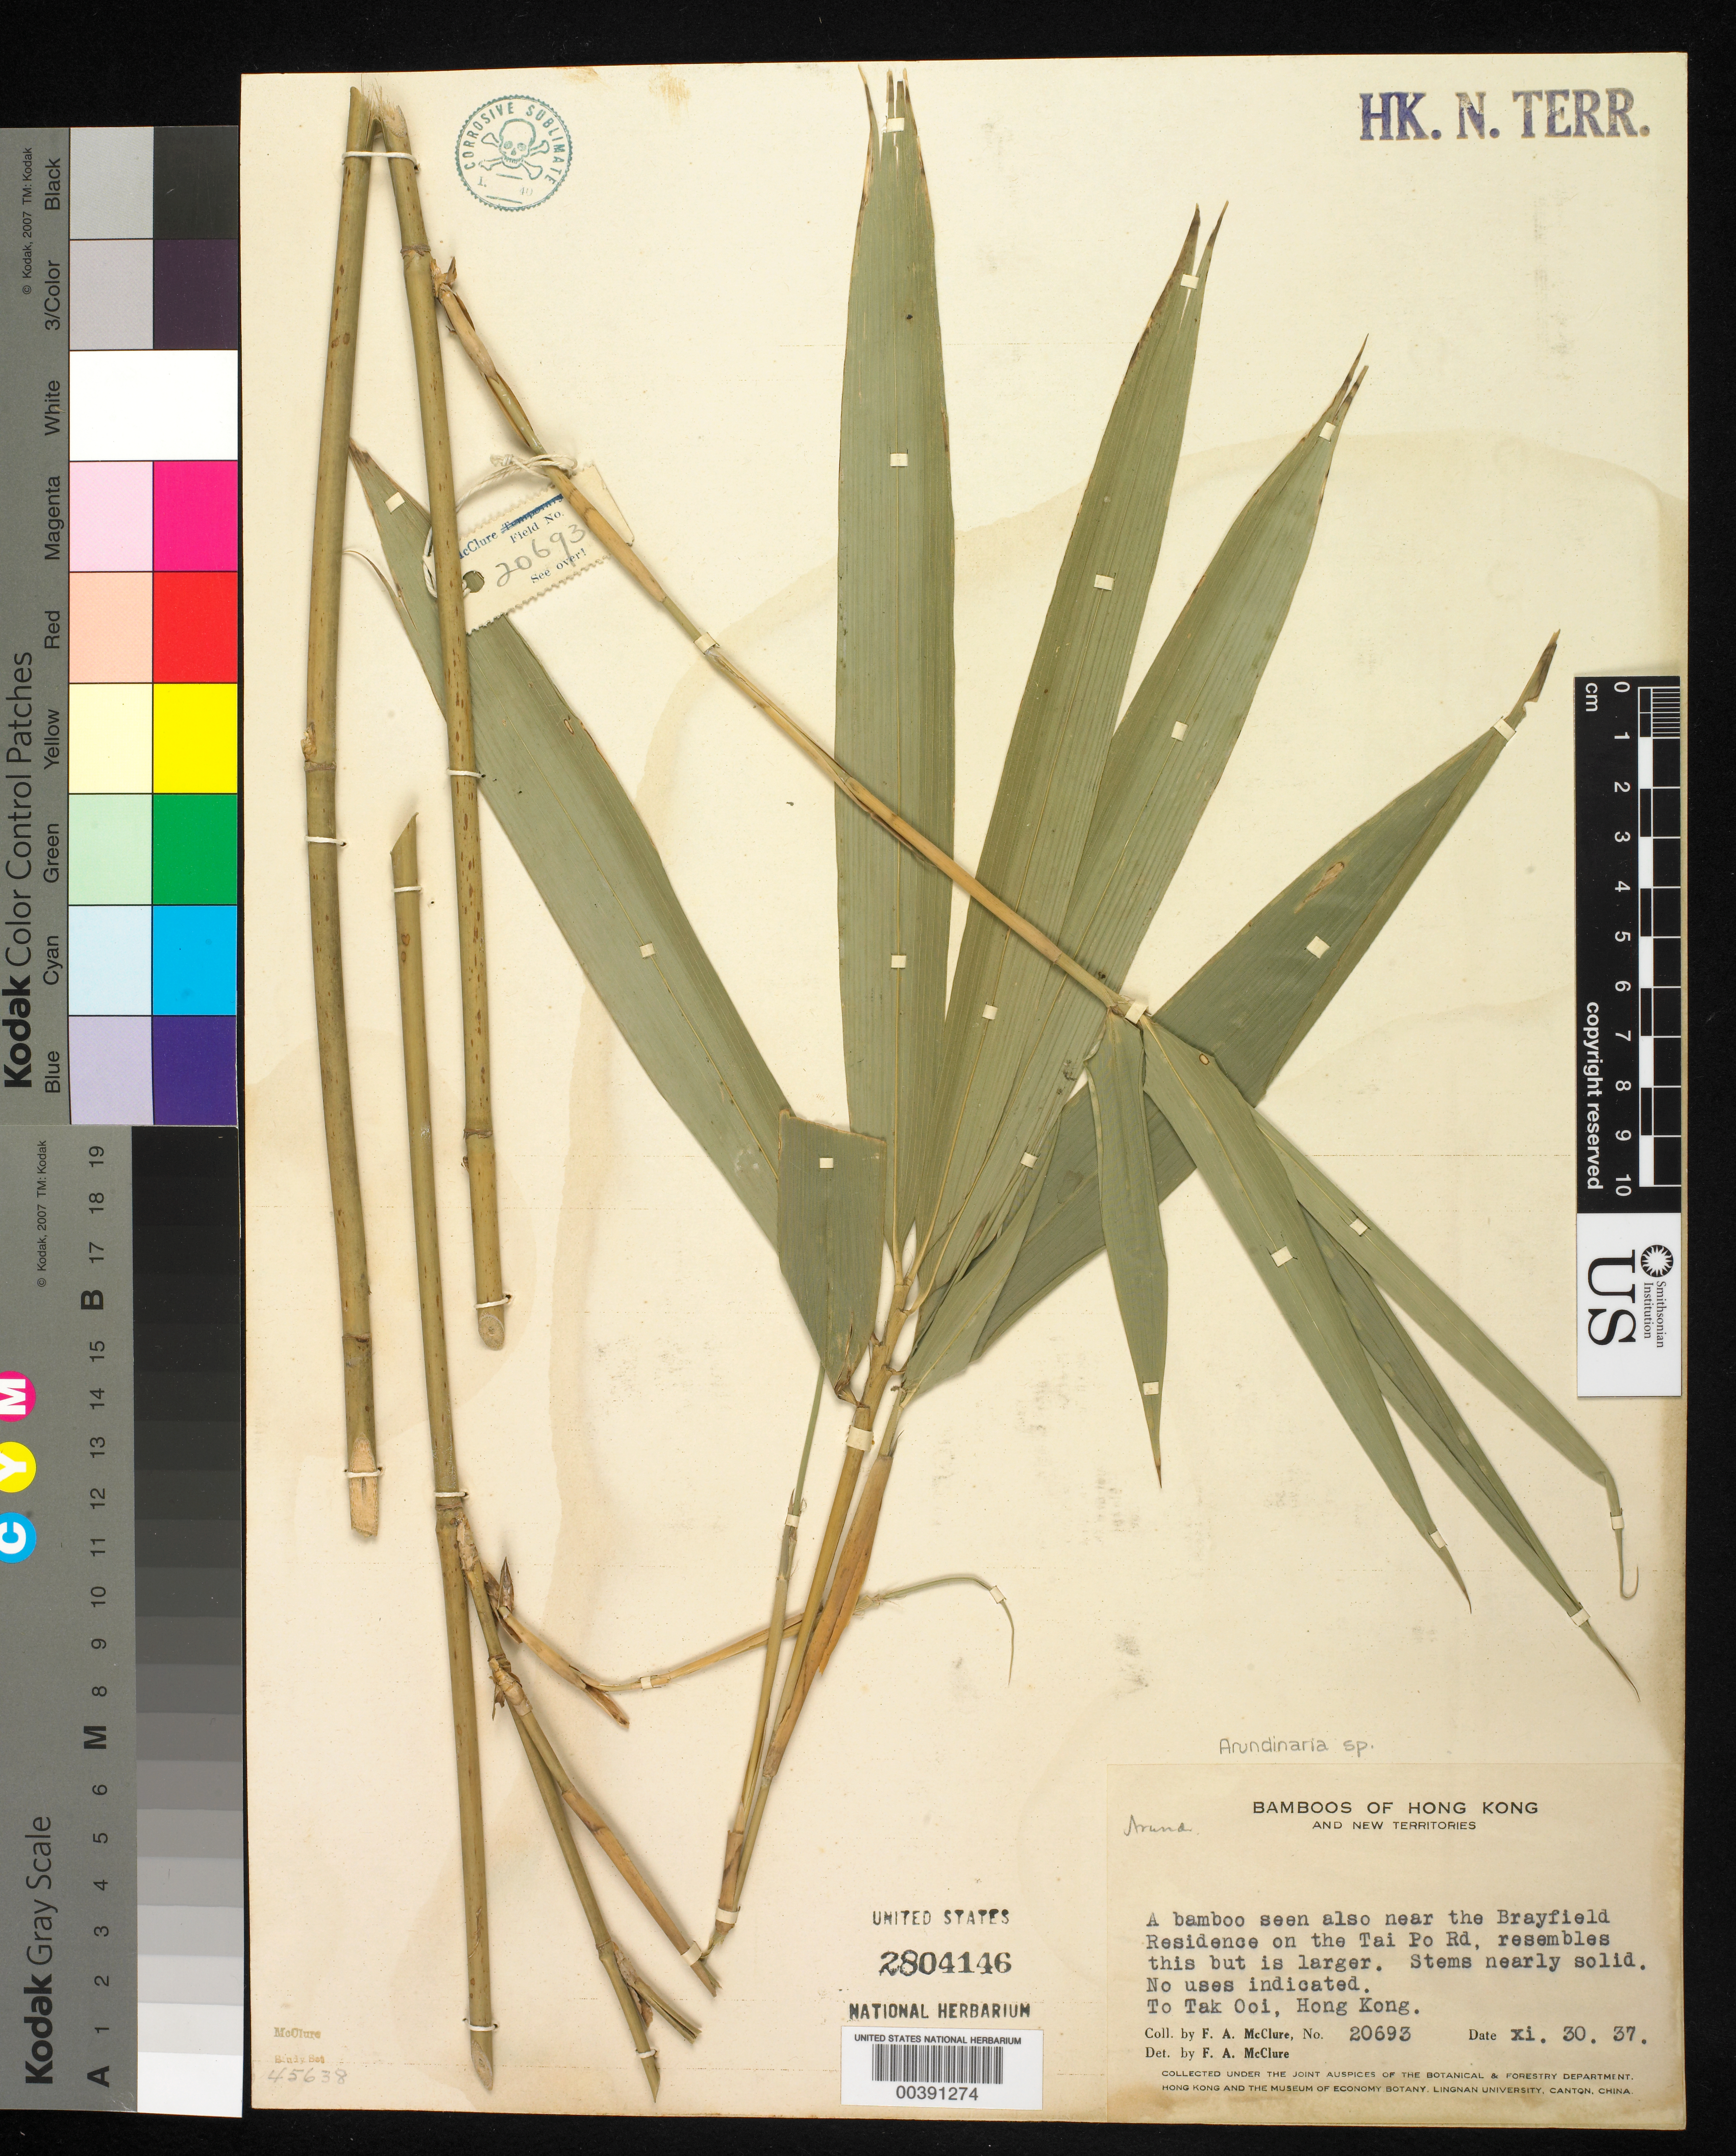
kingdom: Plantae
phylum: Tracheophyta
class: Liliopsida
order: Poales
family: Poaceae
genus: Arundinaria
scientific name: Arundinaria sp.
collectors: F. A. McClure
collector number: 20693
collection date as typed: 30 Nov 1937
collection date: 1937-11-30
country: China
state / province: Hong Kong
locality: To tak ooi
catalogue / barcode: US 2804146